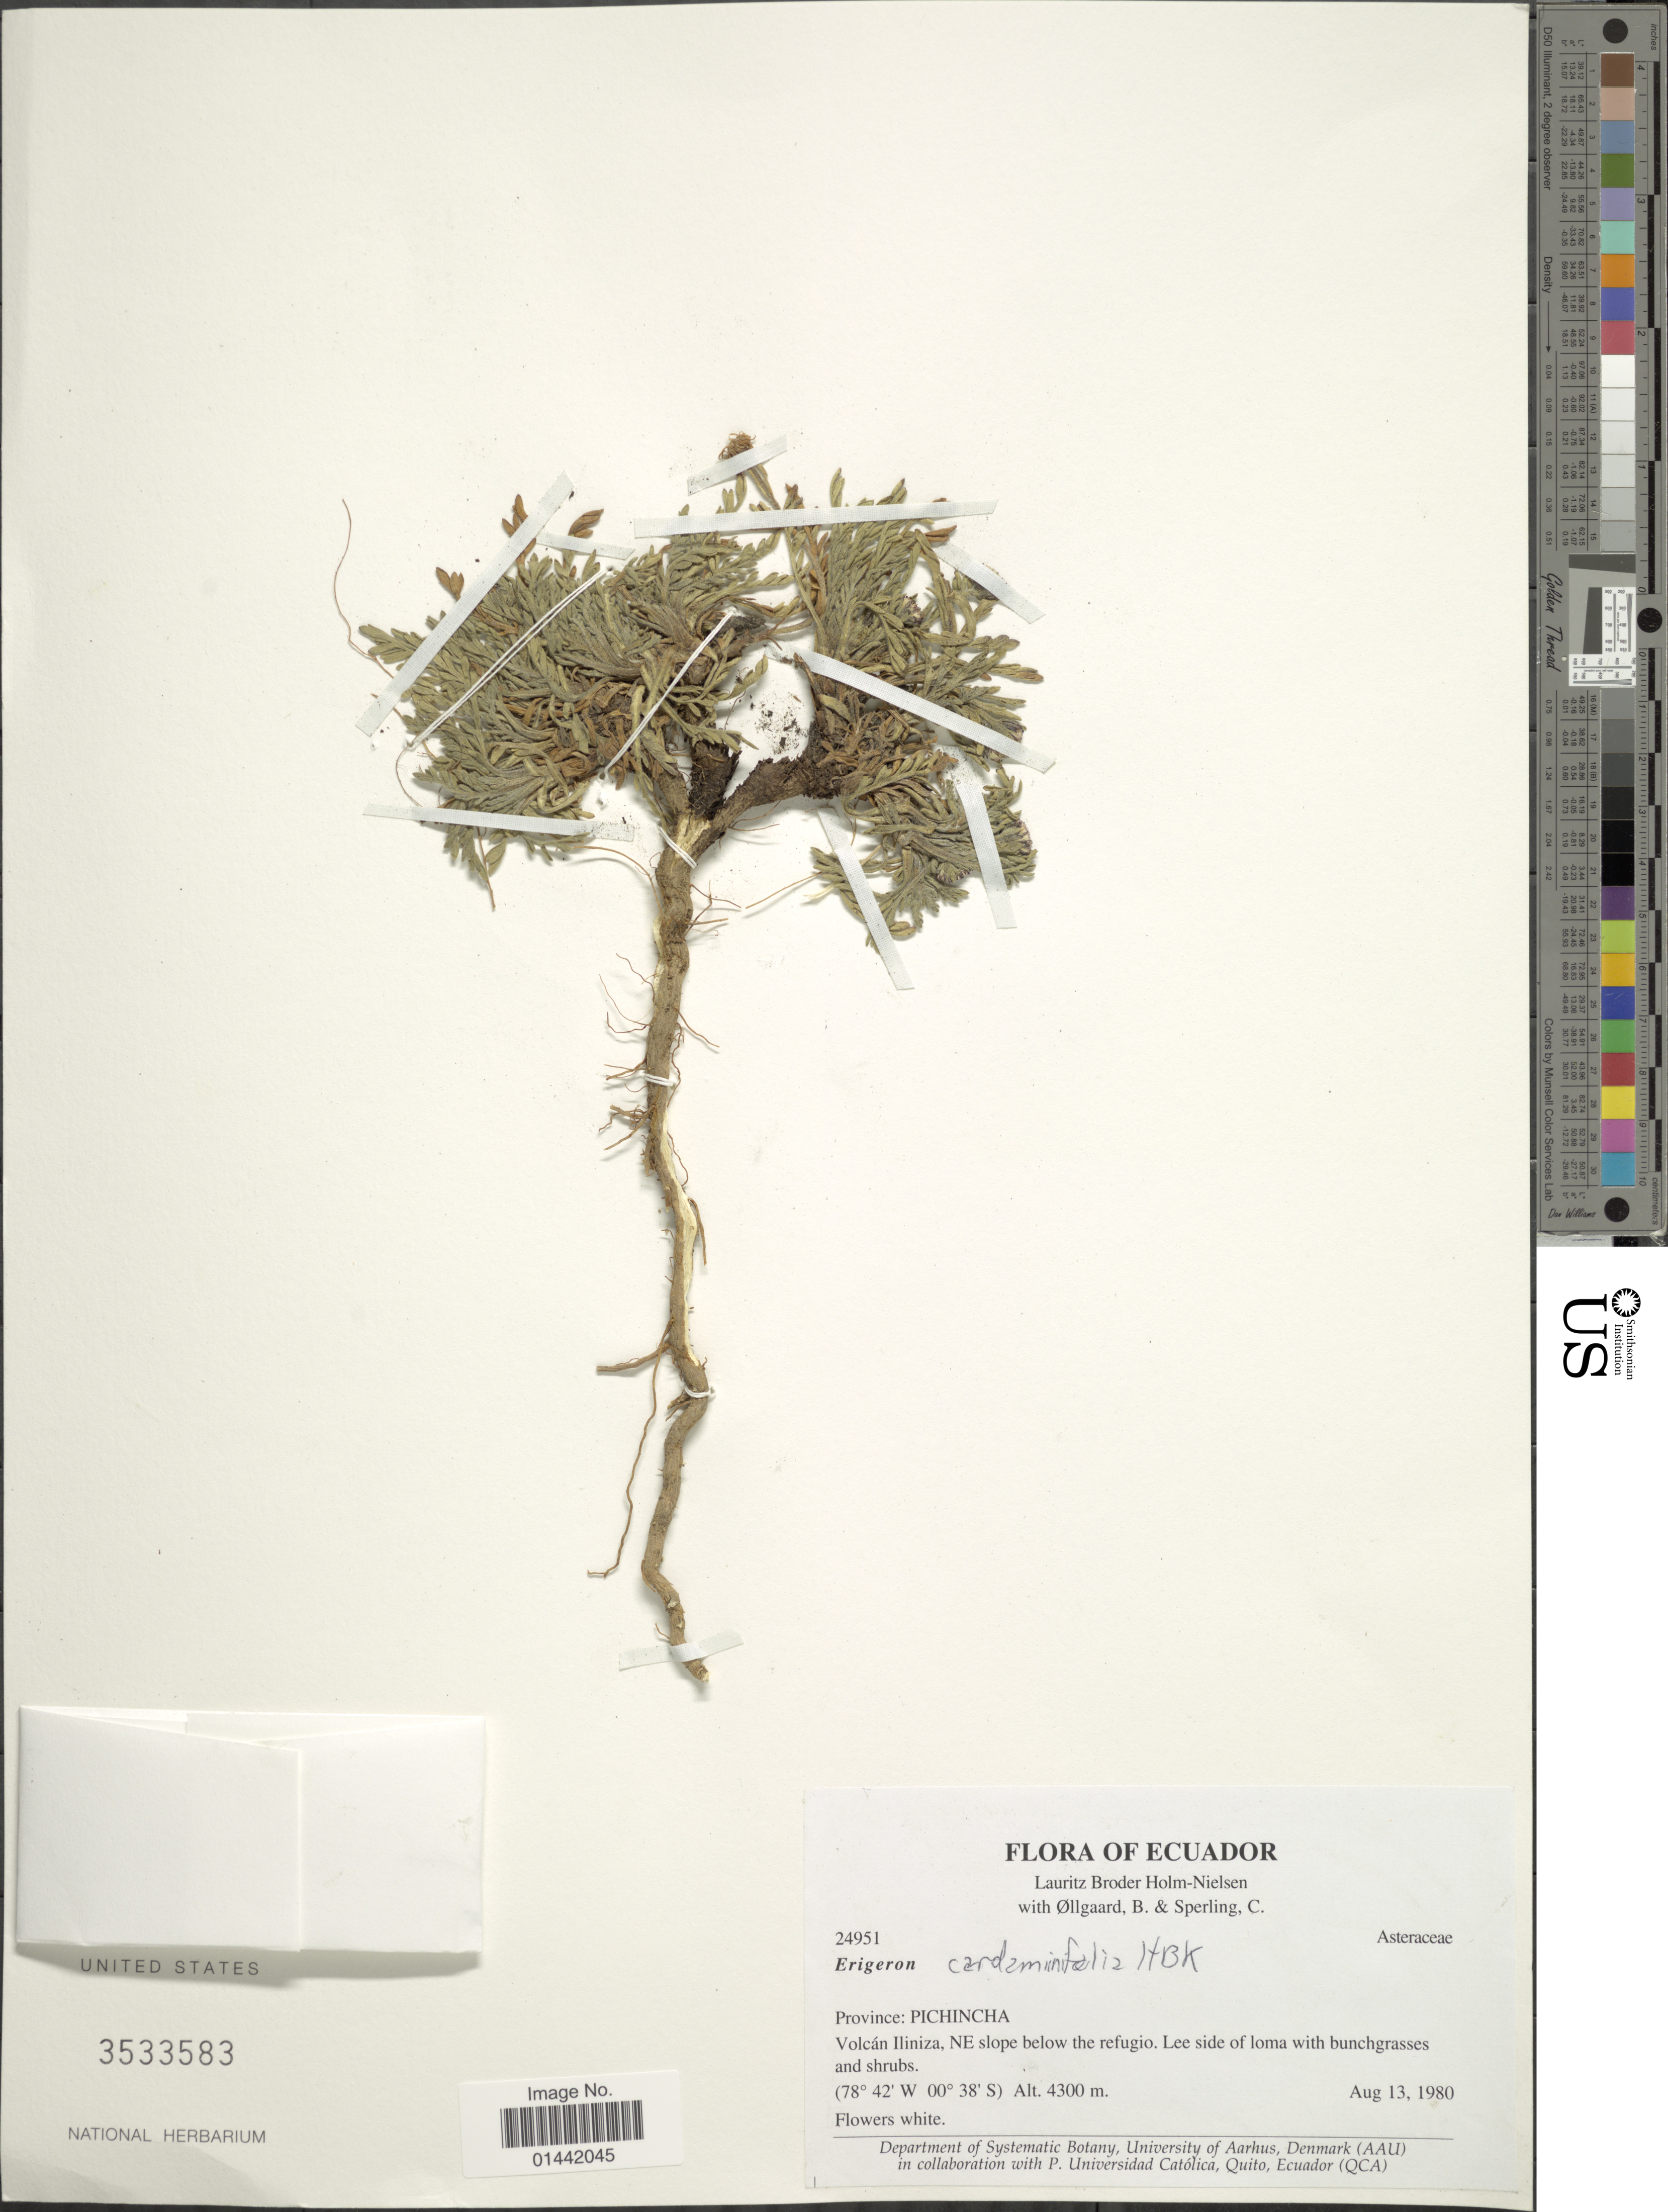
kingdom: Plantae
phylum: Tracheophyta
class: Magnoliopsida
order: Asterales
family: Asteraceae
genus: Erigeron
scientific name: Erigeron cardaminifolius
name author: (Kunth) Wedd.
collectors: L. B. Holm-Nielsen, B. Øllgaard & C. Sperling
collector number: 24951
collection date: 1980-08-13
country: Ecuador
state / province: Pichincha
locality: Volcán Iliniza, NE slope below the refugio, Lee side of loma with bunchgrasses and shrubs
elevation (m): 4300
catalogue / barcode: US 3533583